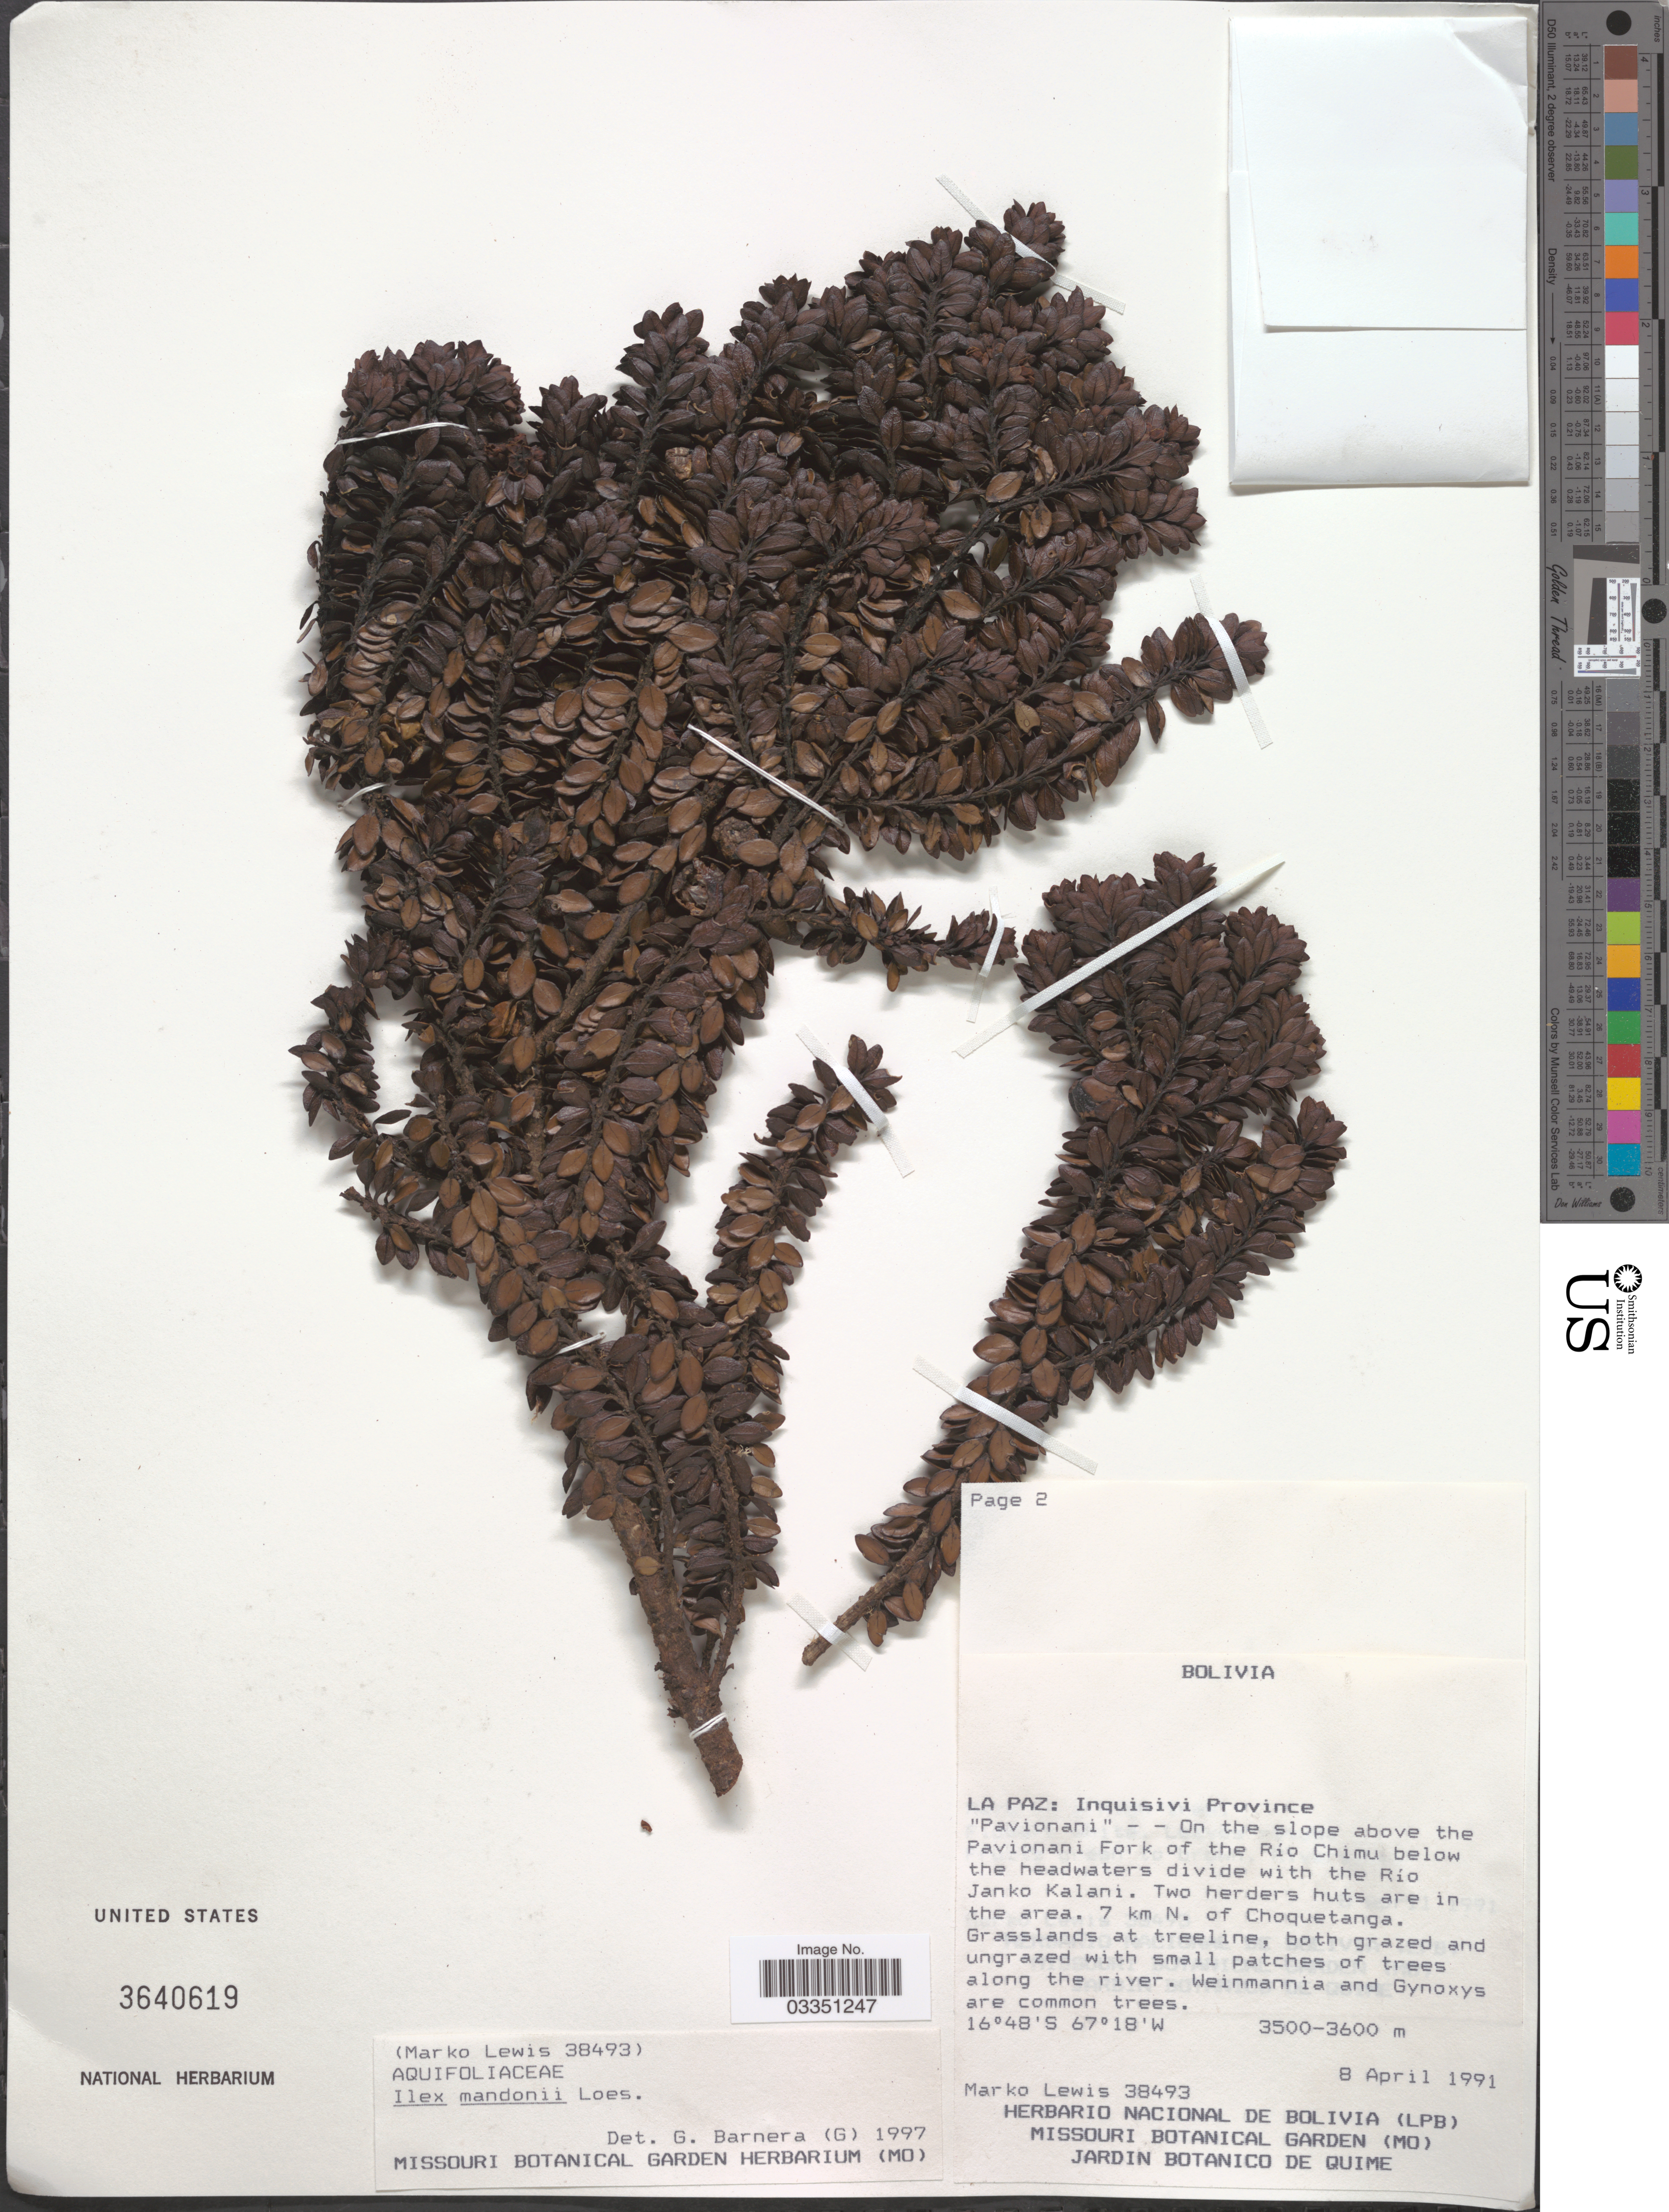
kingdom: Plantae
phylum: Tracheophyta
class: Magnoliopsida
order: Aquifoliales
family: Aquifoliaceae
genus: Ilex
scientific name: Ilex mandonii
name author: Loes.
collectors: M. Lewis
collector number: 38493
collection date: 1991-04-08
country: Bolivia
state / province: La Paz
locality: Inquisivi Province. "Pavionani" - - On the slope above the Pavionani Fork of the Río Chimu below the headwaters divide with the Río Janko Kalani. Two herders huts are in the area. 7 km N. of Choquetanga.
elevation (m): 3500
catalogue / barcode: US 3640619